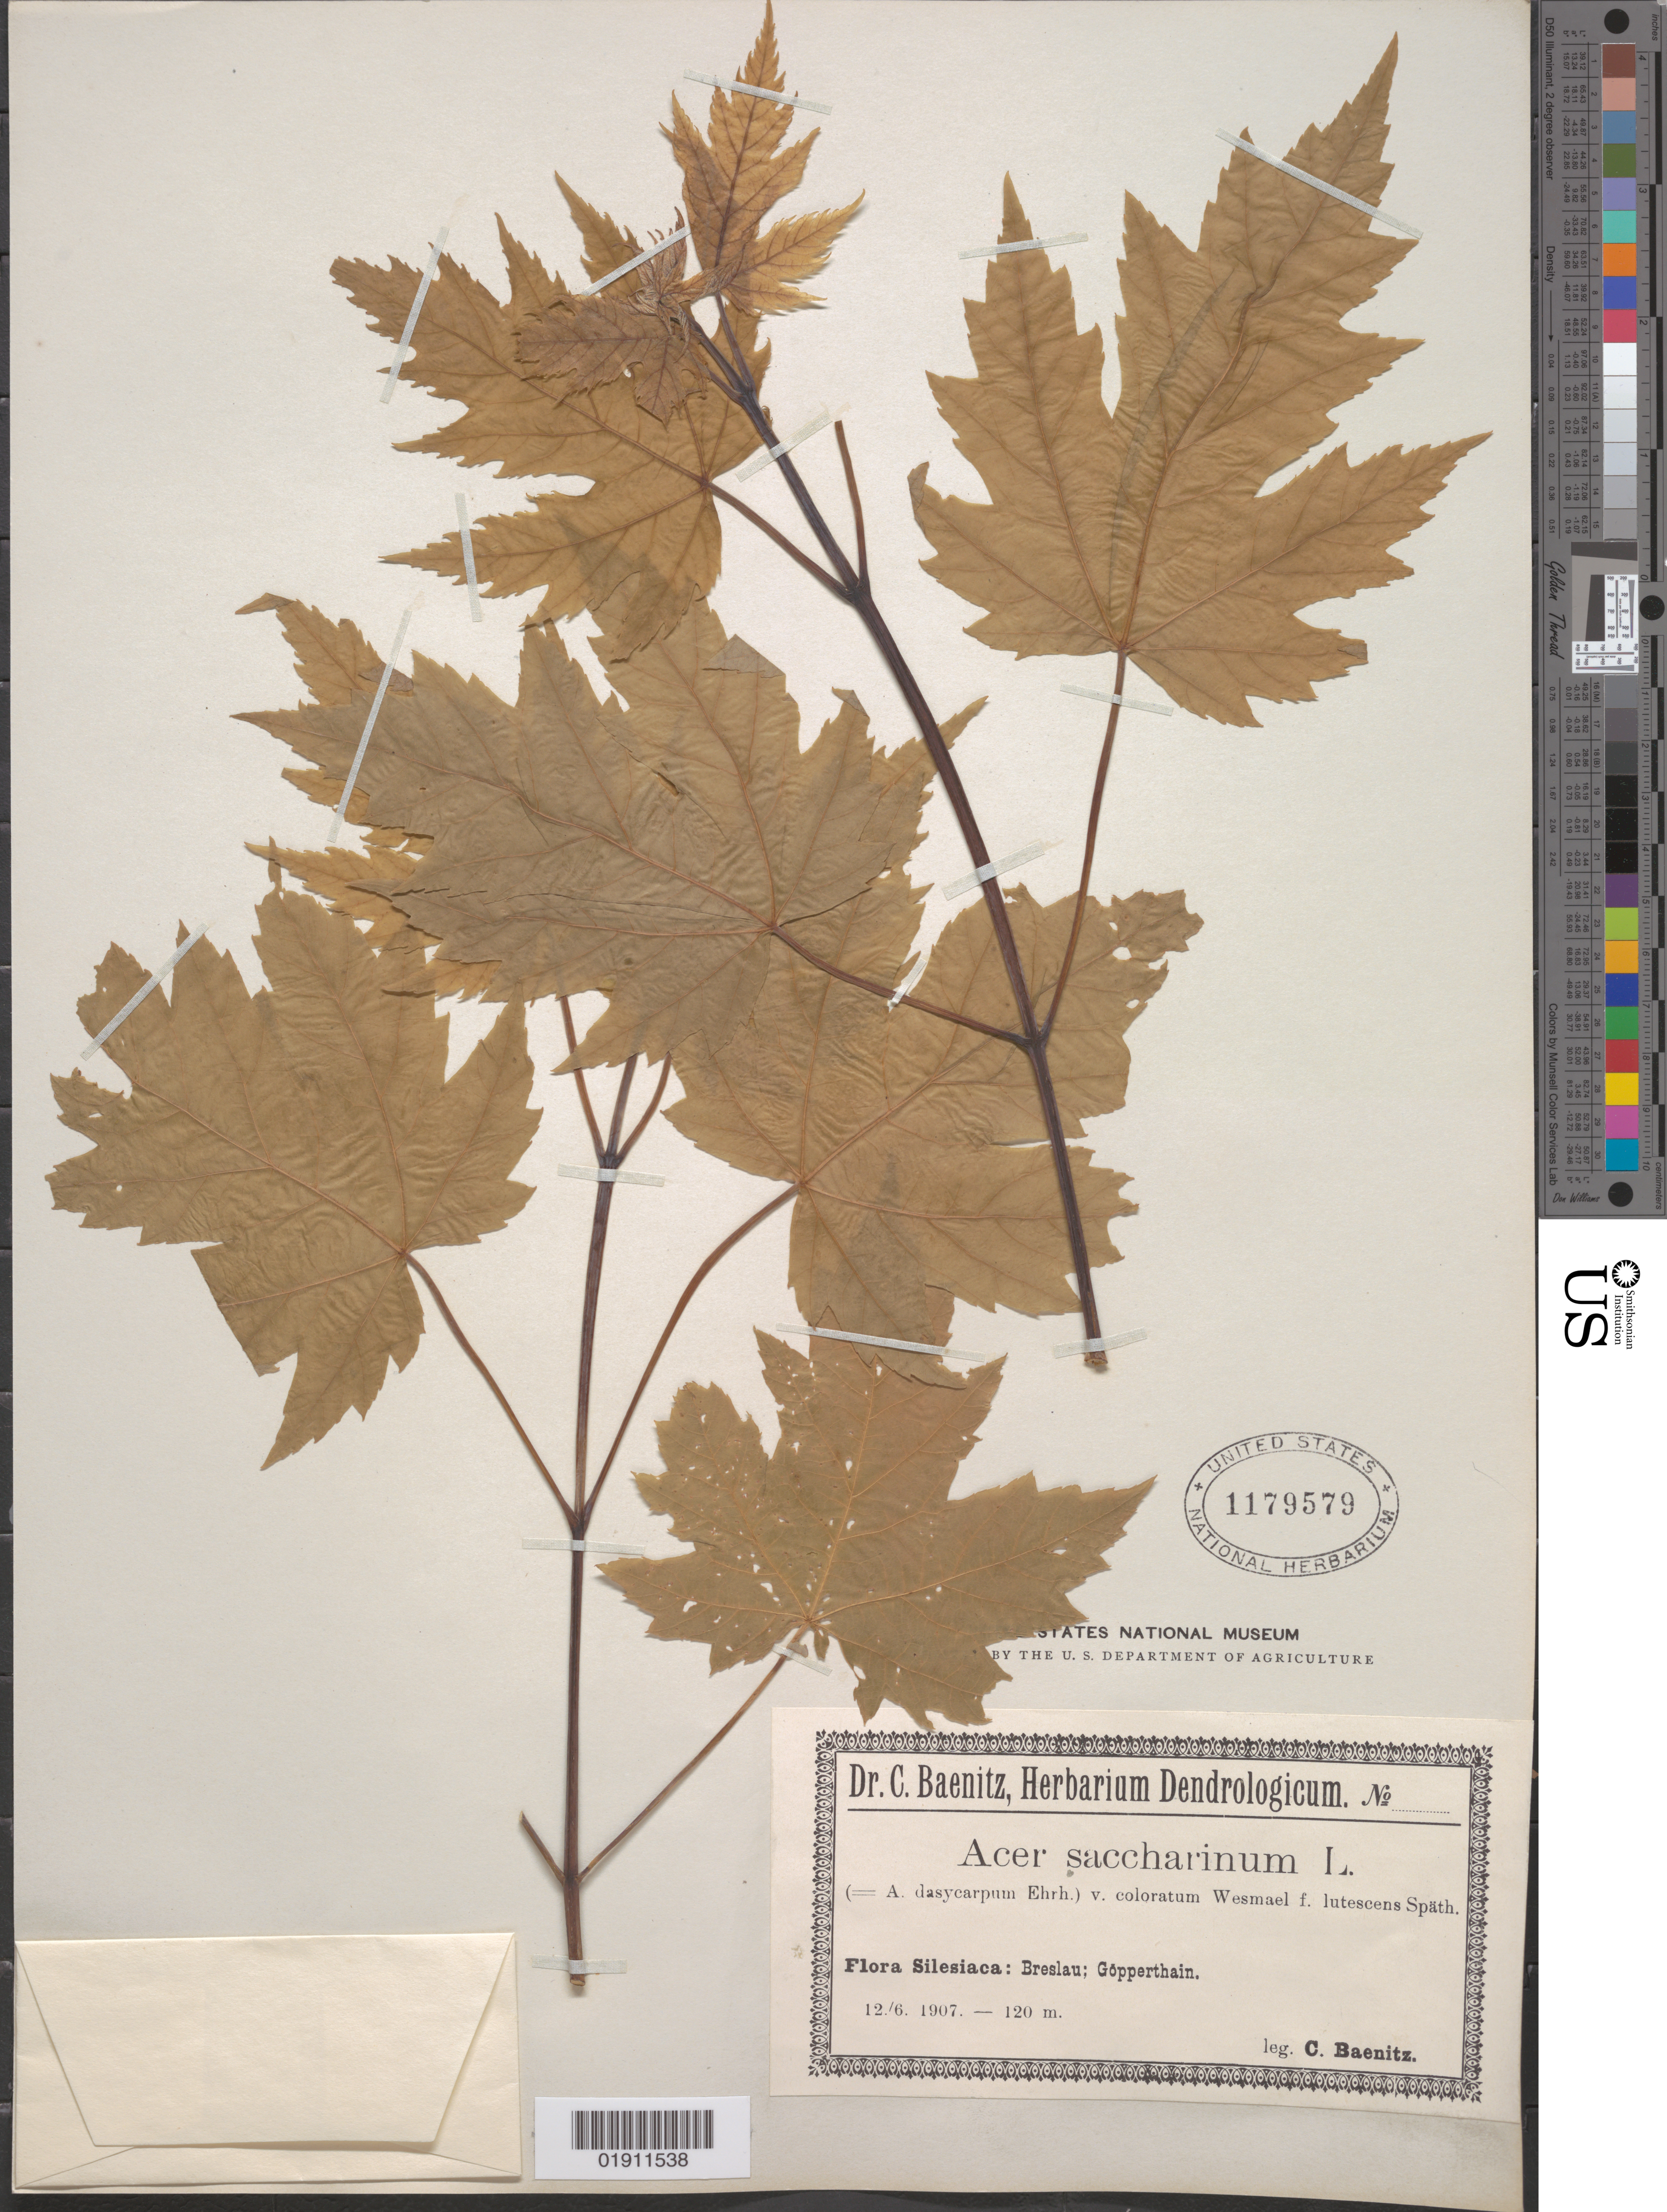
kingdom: Plantae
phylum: Tracheophyta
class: Magnoliopsida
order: Sapindales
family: Sapindaceae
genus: Acer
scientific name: Acer saccharinum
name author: L.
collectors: C. G. Baenitz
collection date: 1907-06-12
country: Poland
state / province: Dolnoslaskie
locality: Breslau [Wrocław], Gopperthain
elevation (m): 120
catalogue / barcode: US 1179579